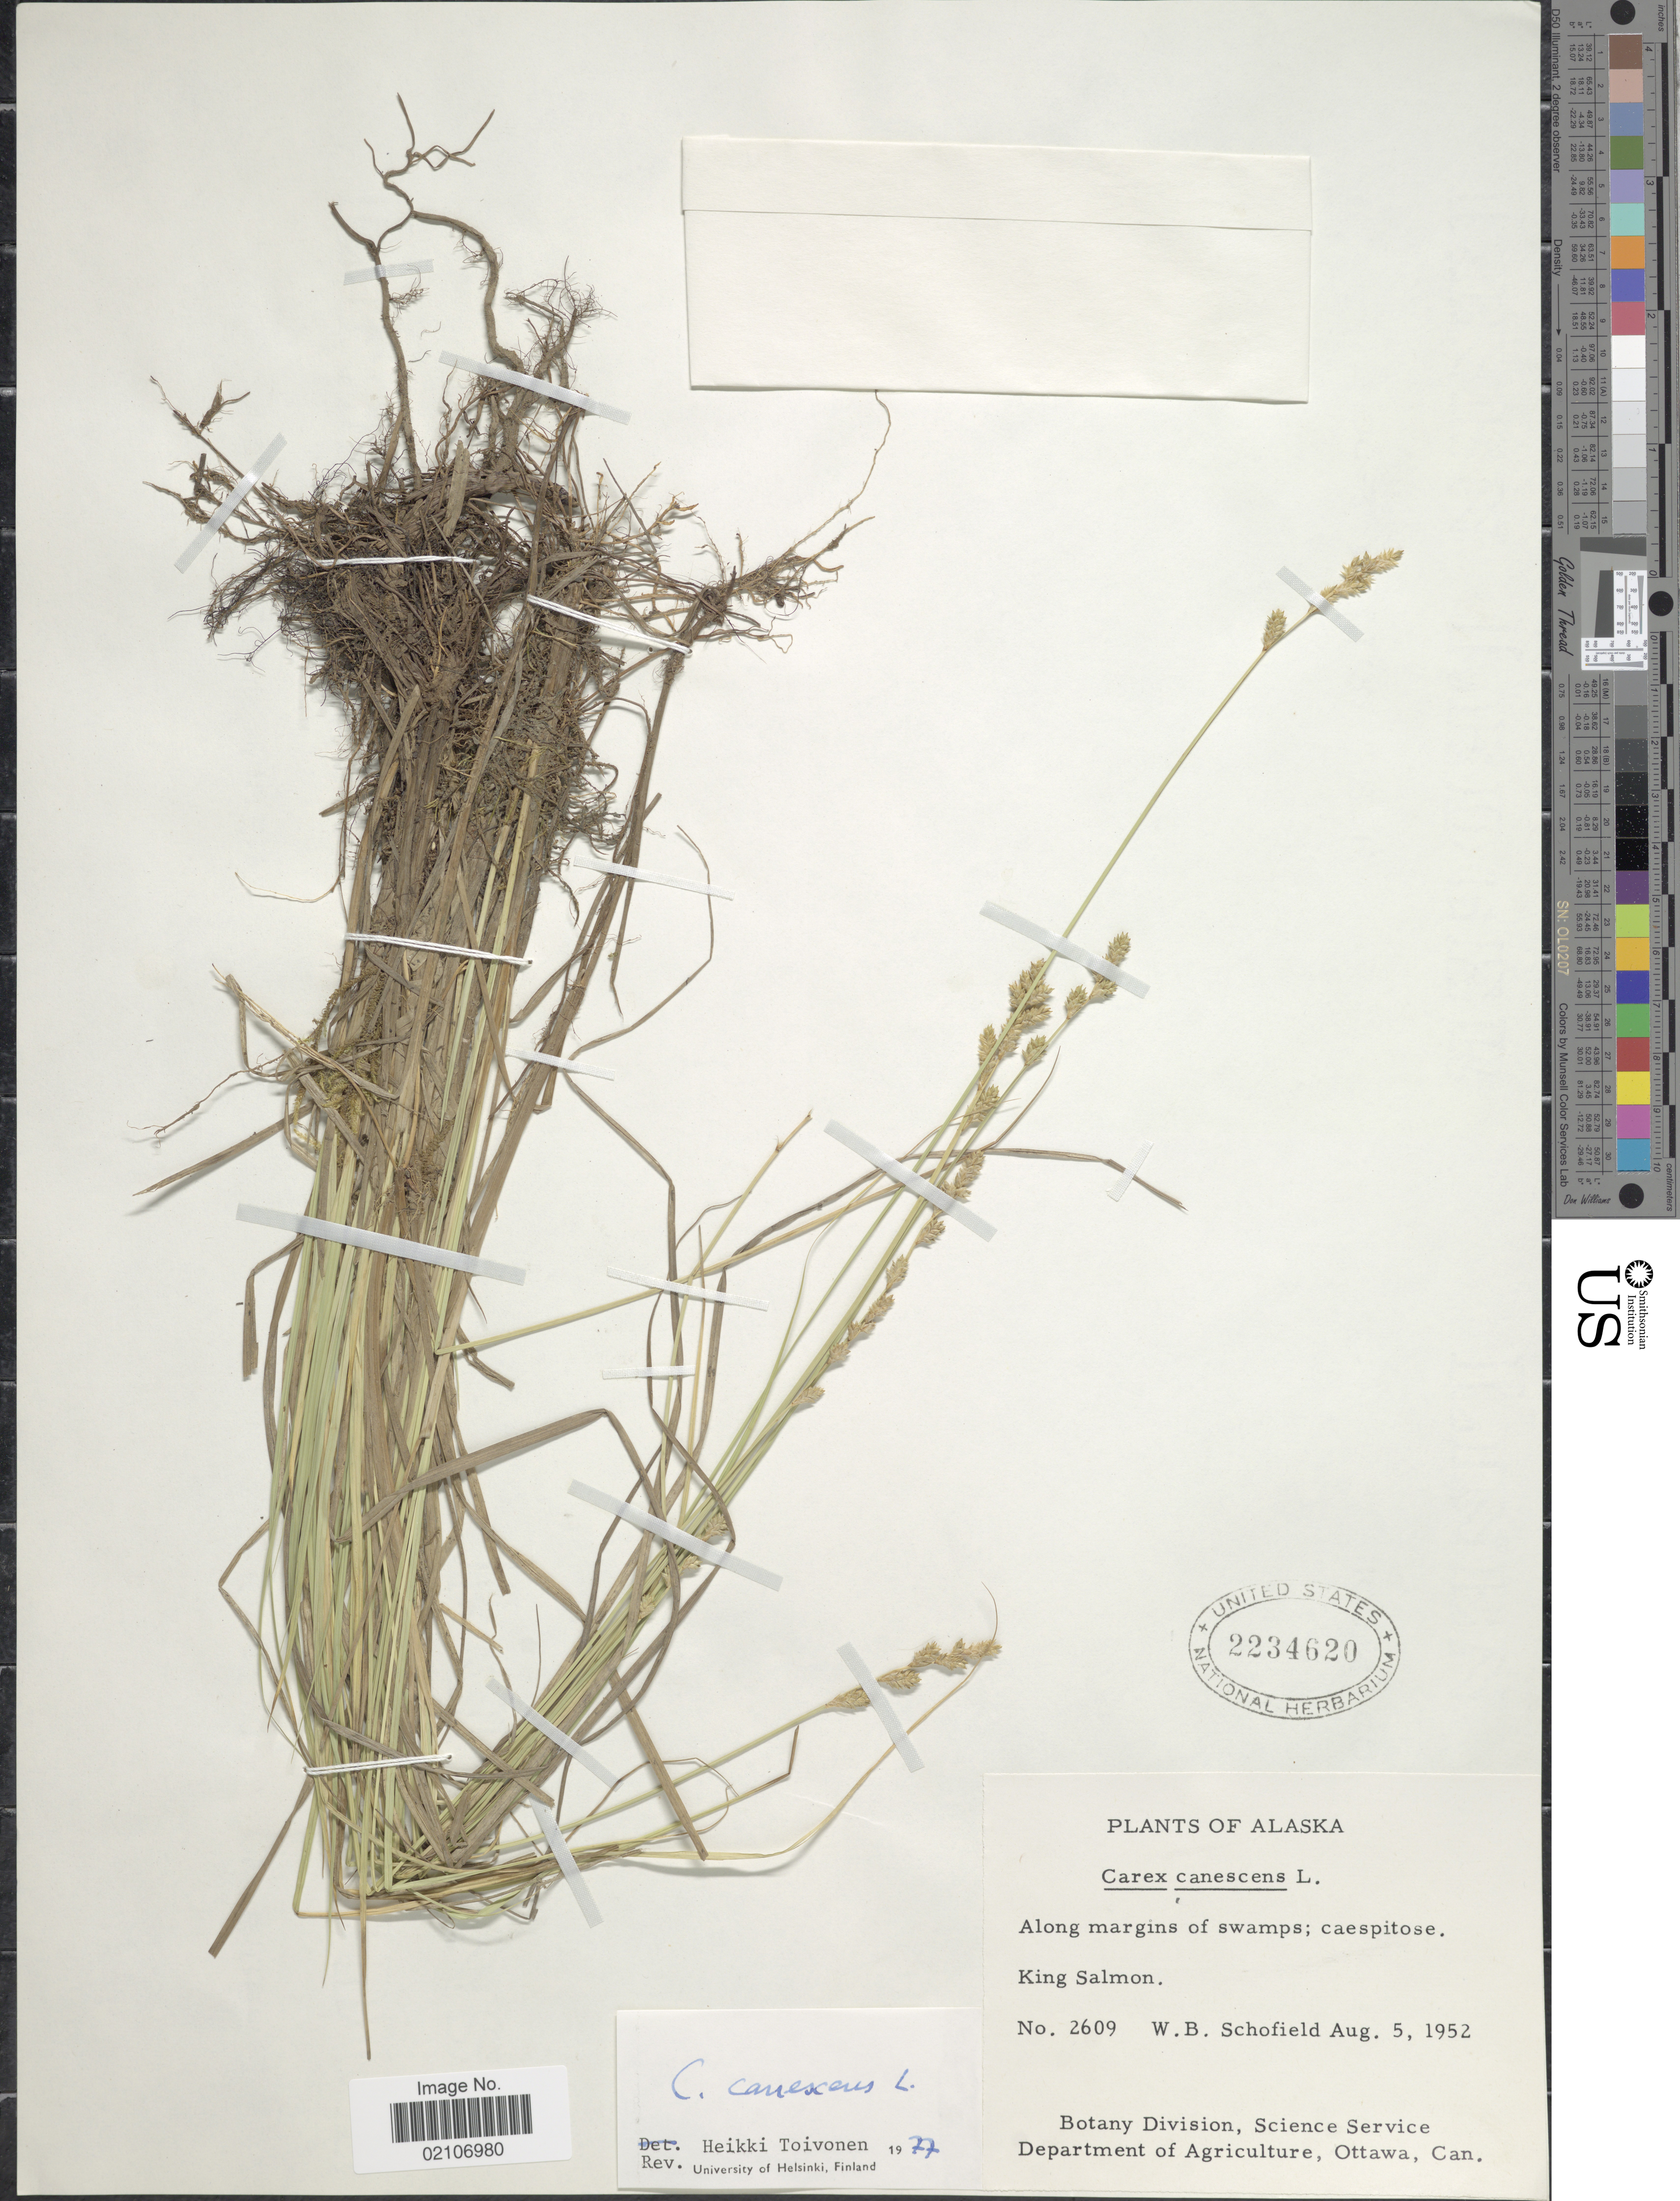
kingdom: Plantae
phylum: Tracheophyta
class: Liliopsida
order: Poales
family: Cyperaceae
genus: Carex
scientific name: Carex canescens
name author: L.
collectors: W. Schofield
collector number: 2609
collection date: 1952-08-05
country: United States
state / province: Alaska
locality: King Salmon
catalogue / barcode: US 2234620